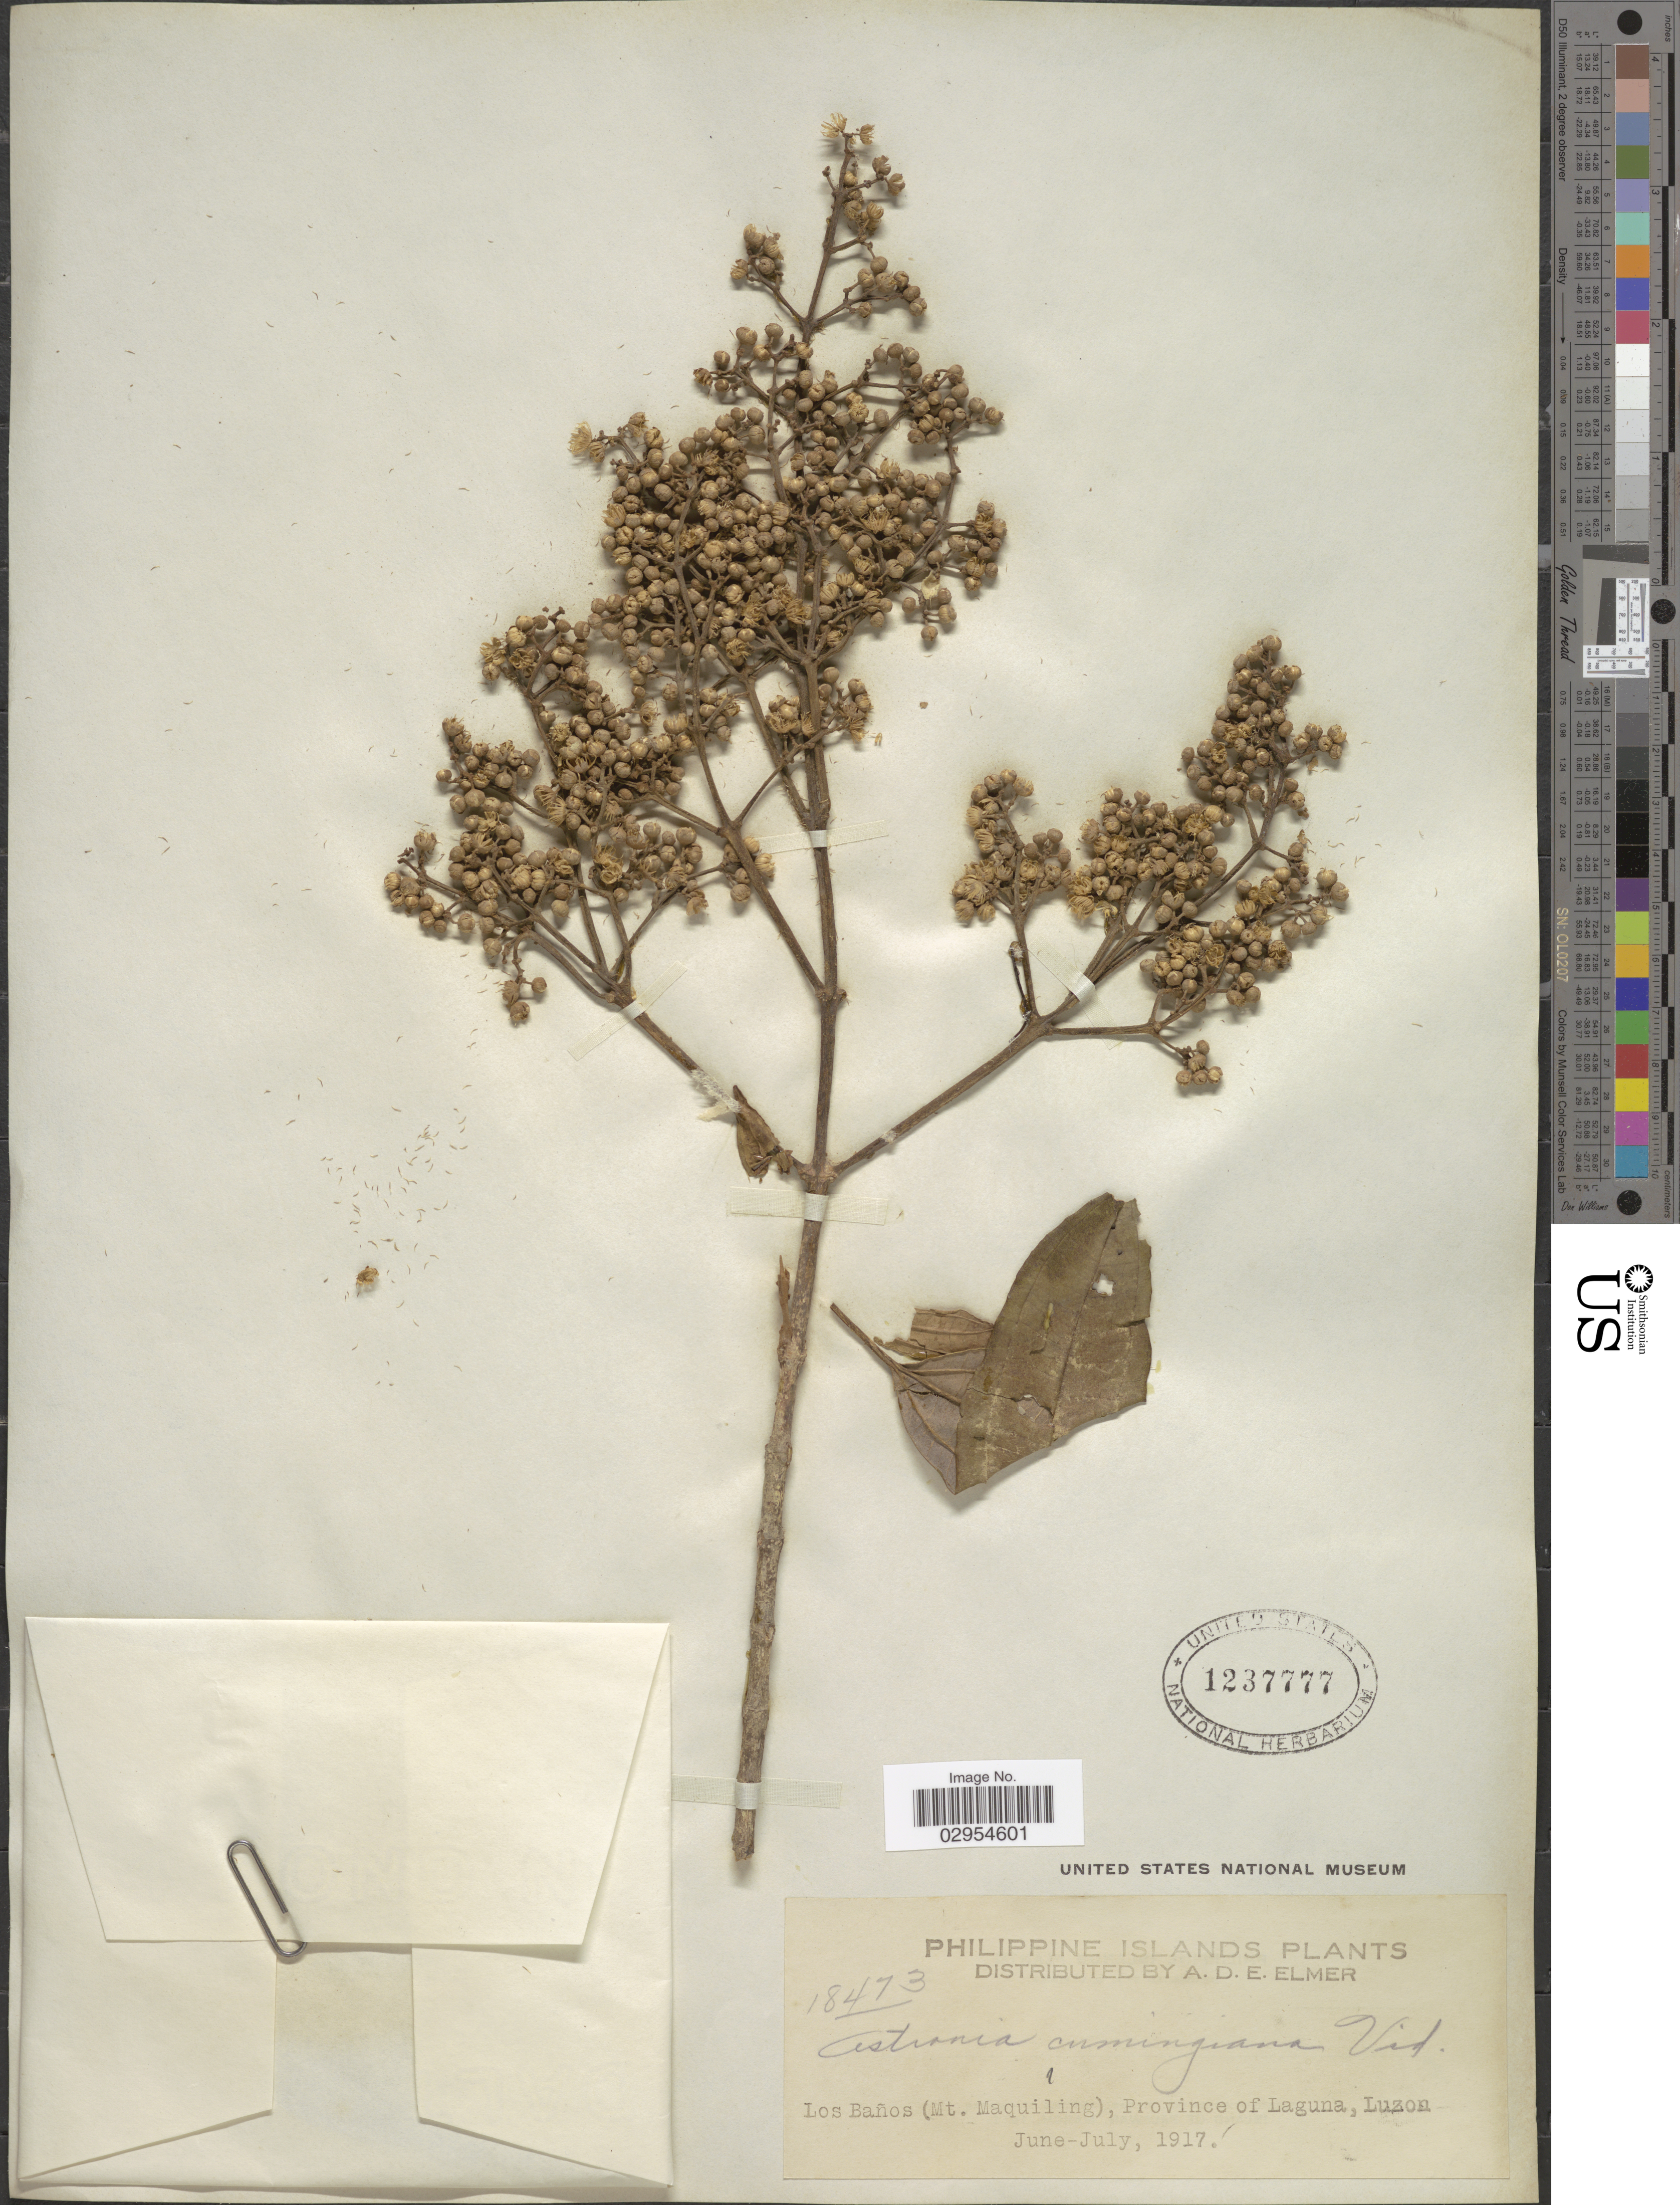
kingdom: Plantae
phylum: Tracheophyta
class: Magnoliopsida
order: Myrtales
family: Melastomataceae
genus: Astronia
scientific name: Astronia cumingiana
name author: S. Vidal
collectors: A. D. E. Elmer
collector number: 18473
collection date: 1917-06/1917-07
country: Philippines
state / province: Calabarzon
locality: Los Baños (Mt. Maquiling), Province of Laguna, Luzon.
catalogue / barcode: US 1237777